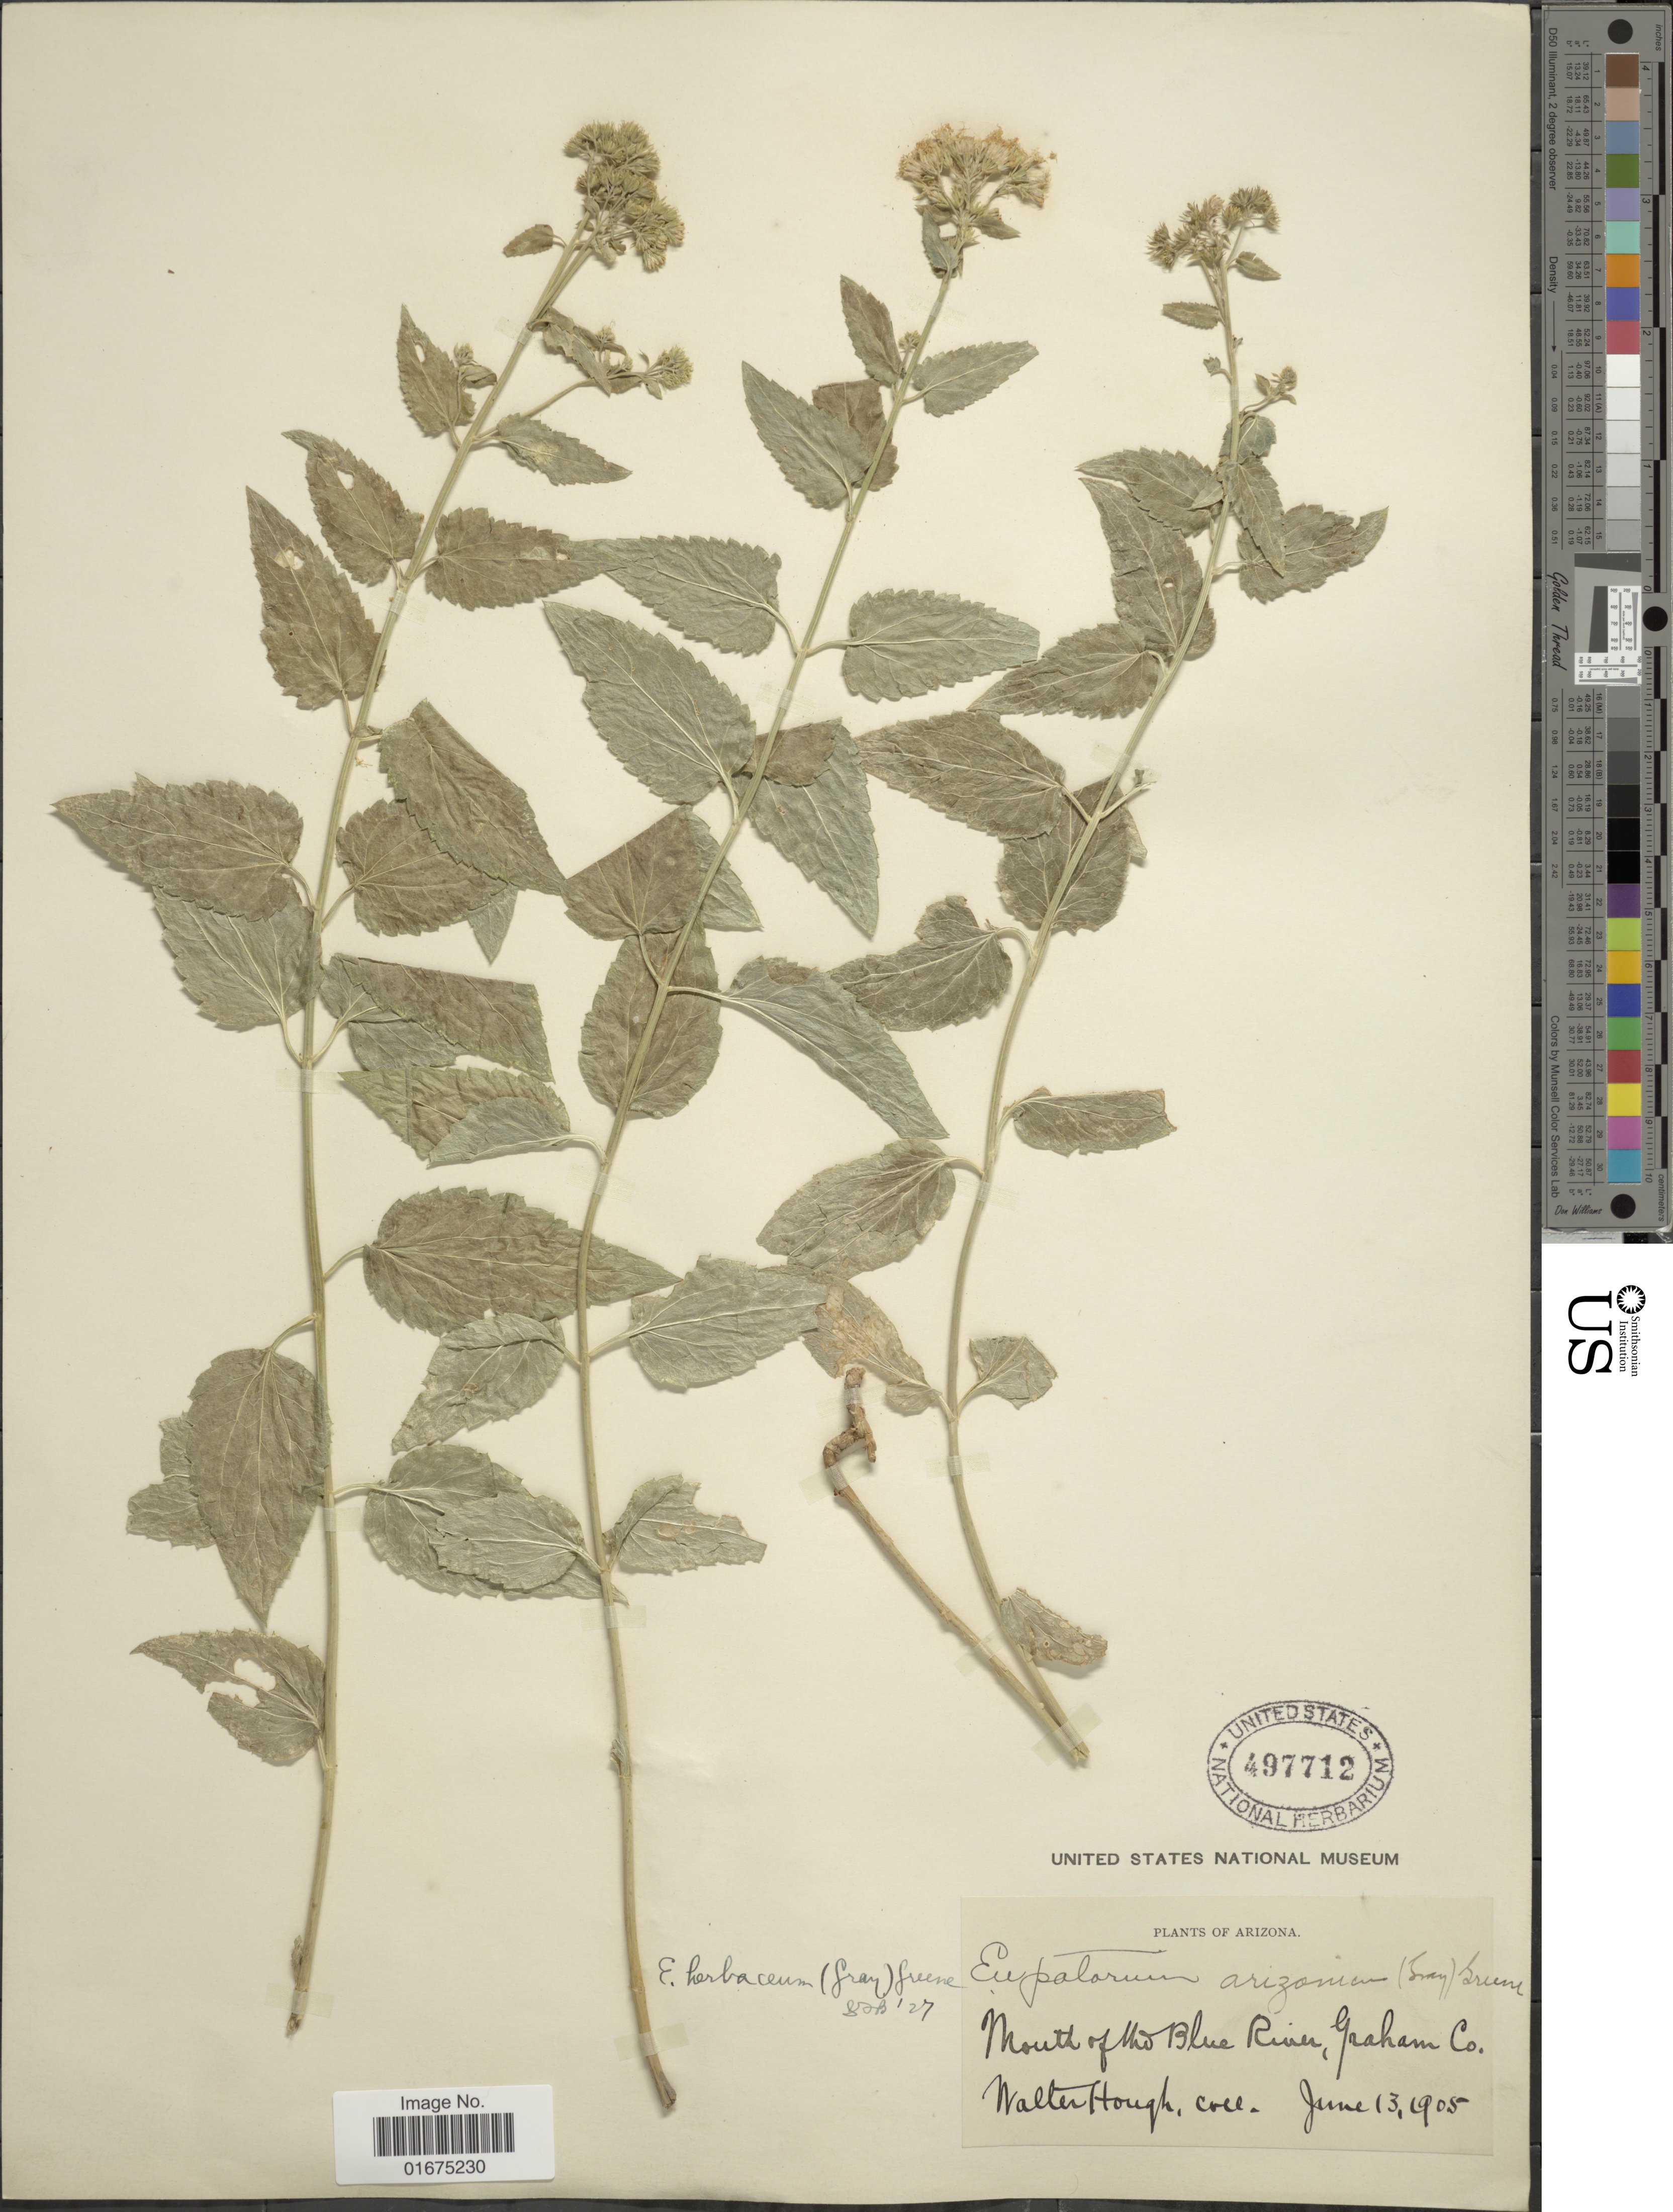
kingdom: Plantae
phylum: Tracheophyta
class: Magnoliopsida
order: Asterales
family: Asteraceae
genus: Ageratina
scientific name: Ageratina herbacea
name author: (A. Gray) R.M. King & H. Rob.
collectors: W. Hough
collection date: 1905-06-13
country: United States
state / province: Arizona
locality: Mouth of Blue River, Graham Co.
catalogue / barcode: US 497712